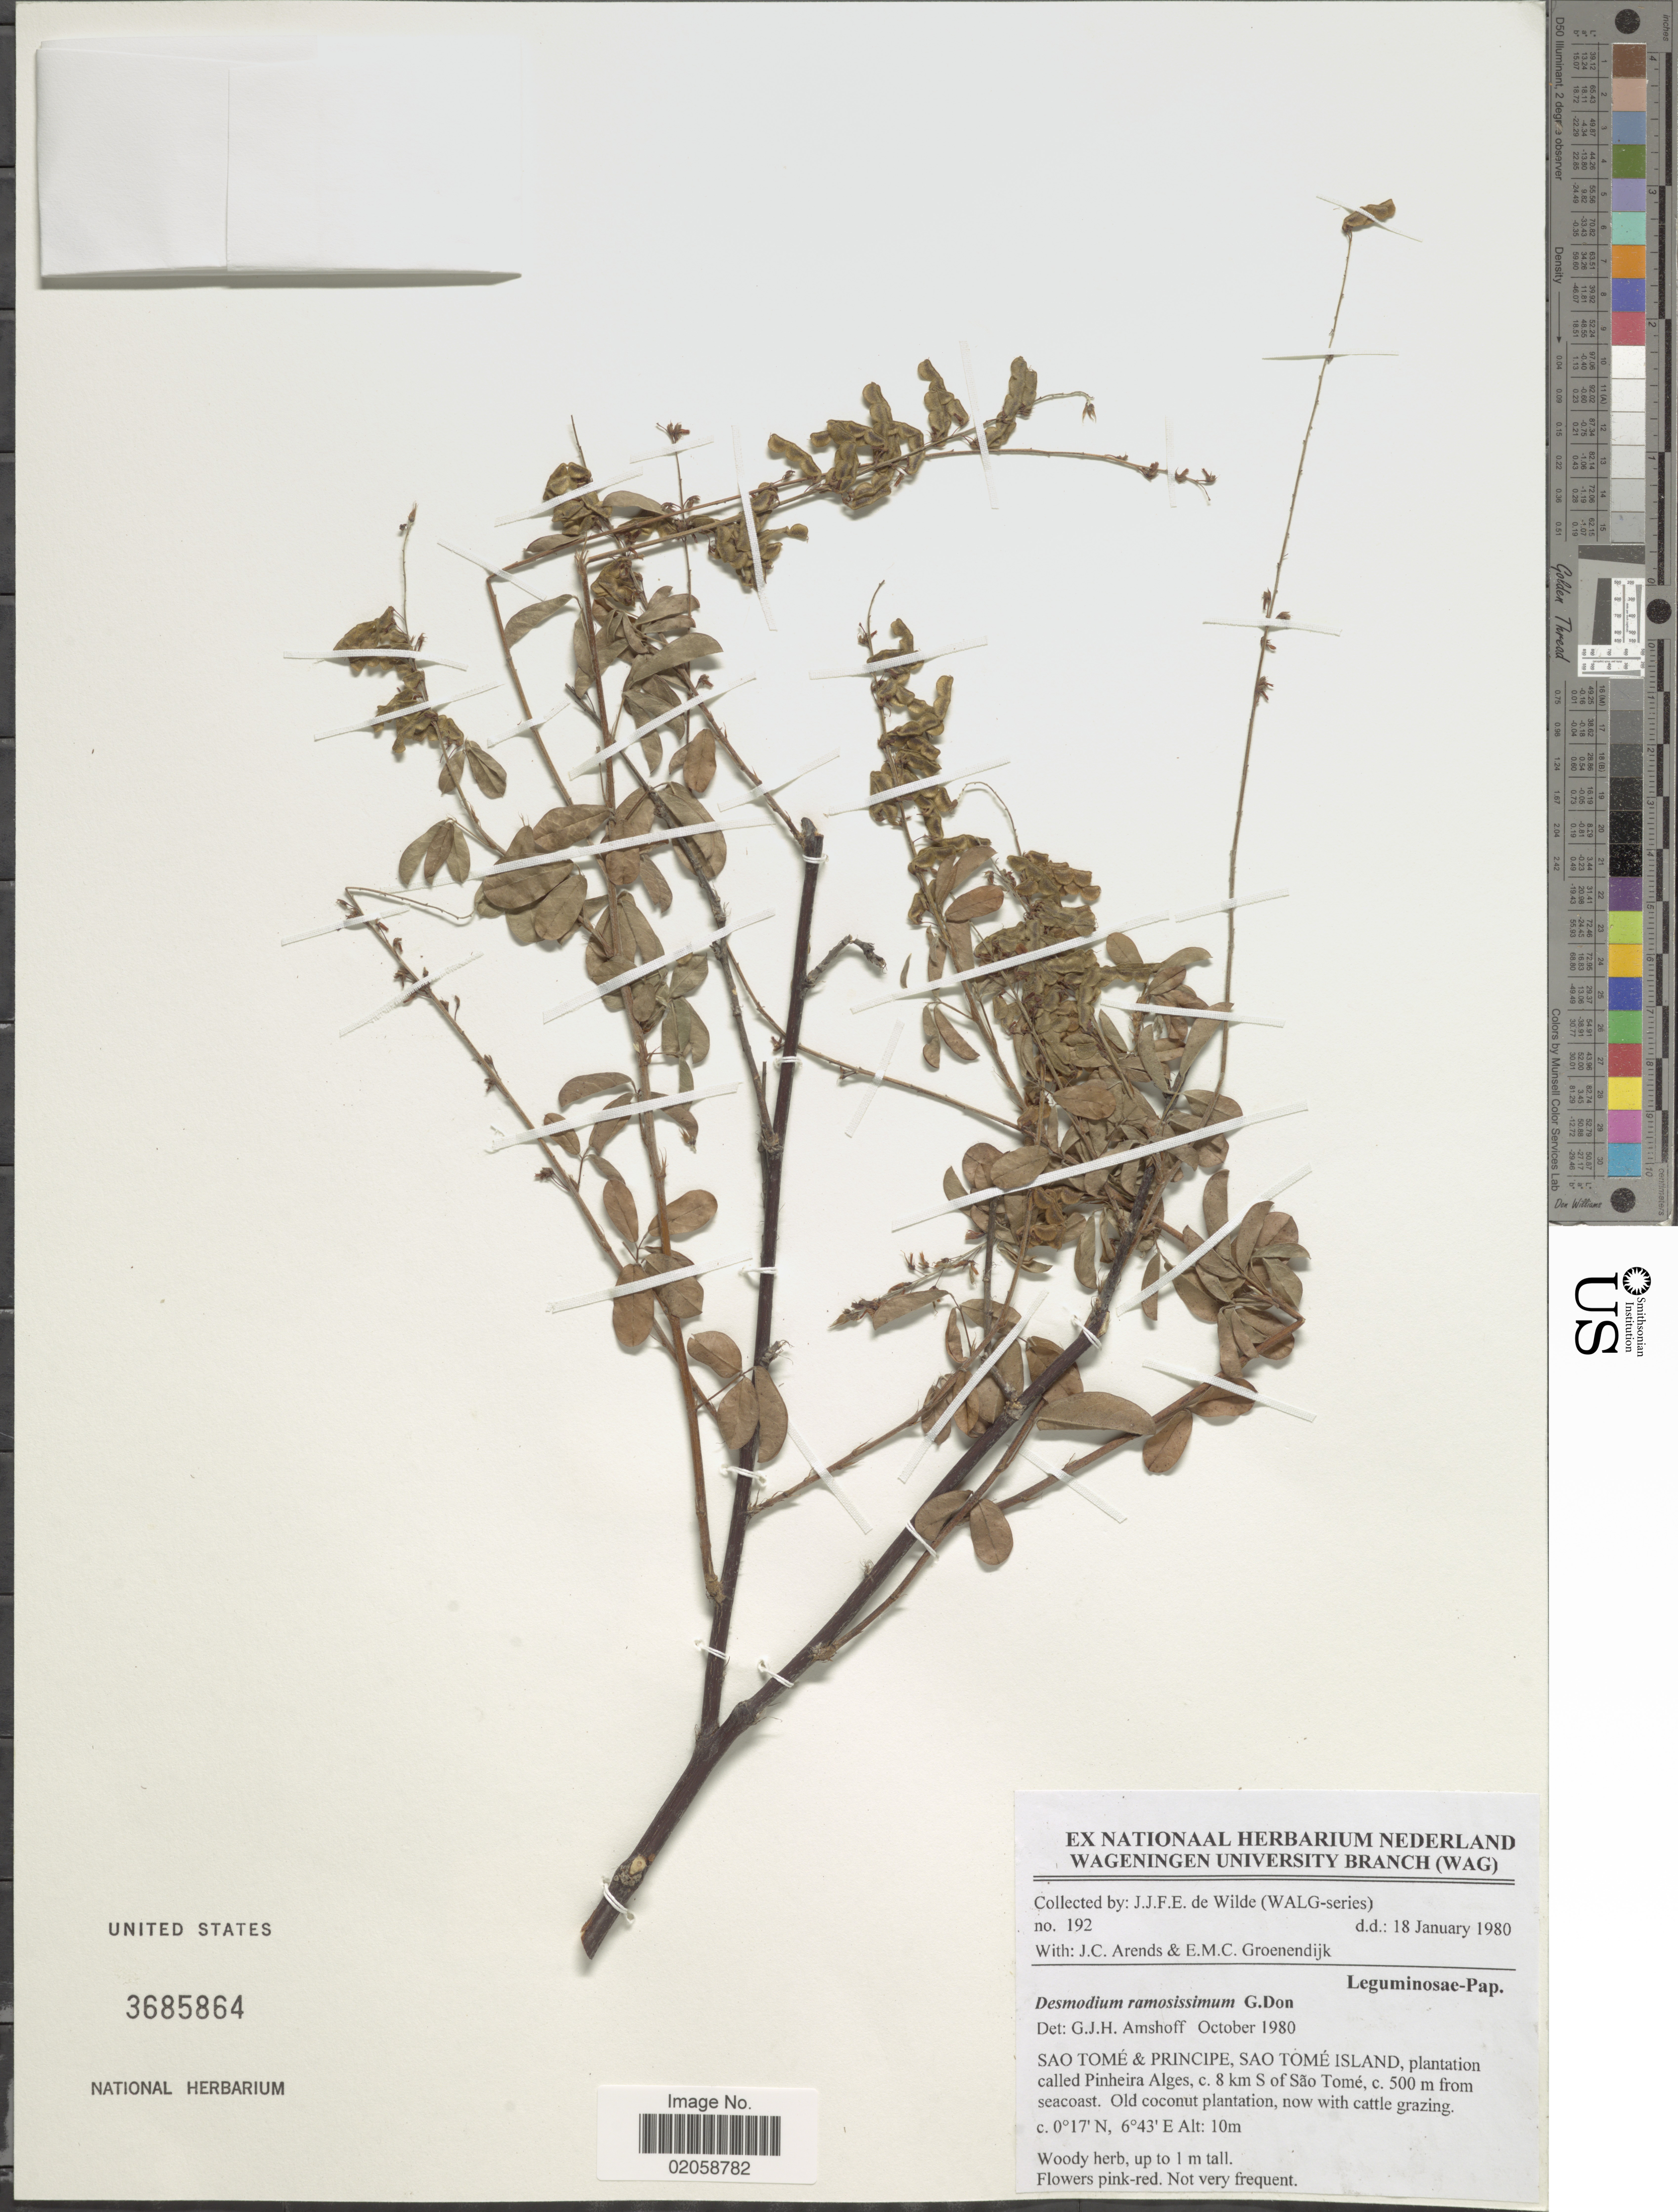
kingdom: Plantae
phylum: Tracheophyta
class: Magnoliopsida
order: Fabales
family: Fabaceae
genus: Grona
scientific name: Grona ramosissima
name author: (G. Don) H. Ohashi & K. Ohashi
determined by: Strong, Mark T., (BOT), Smithsonian Institution - National Museum of Natural History (UNITED STATES)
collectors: J.J. de Wilde, J. Arends & E. Groenendijk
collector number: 192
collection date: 1980-01-18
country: São Tomé and Principe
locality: Sao Tomé & Principe, Sao Tomé Island, plantation called Pinheira Alges, c. 8 km S of São Tomé, c. 500 m from seacoast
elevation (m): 10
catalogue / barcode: US 3685864